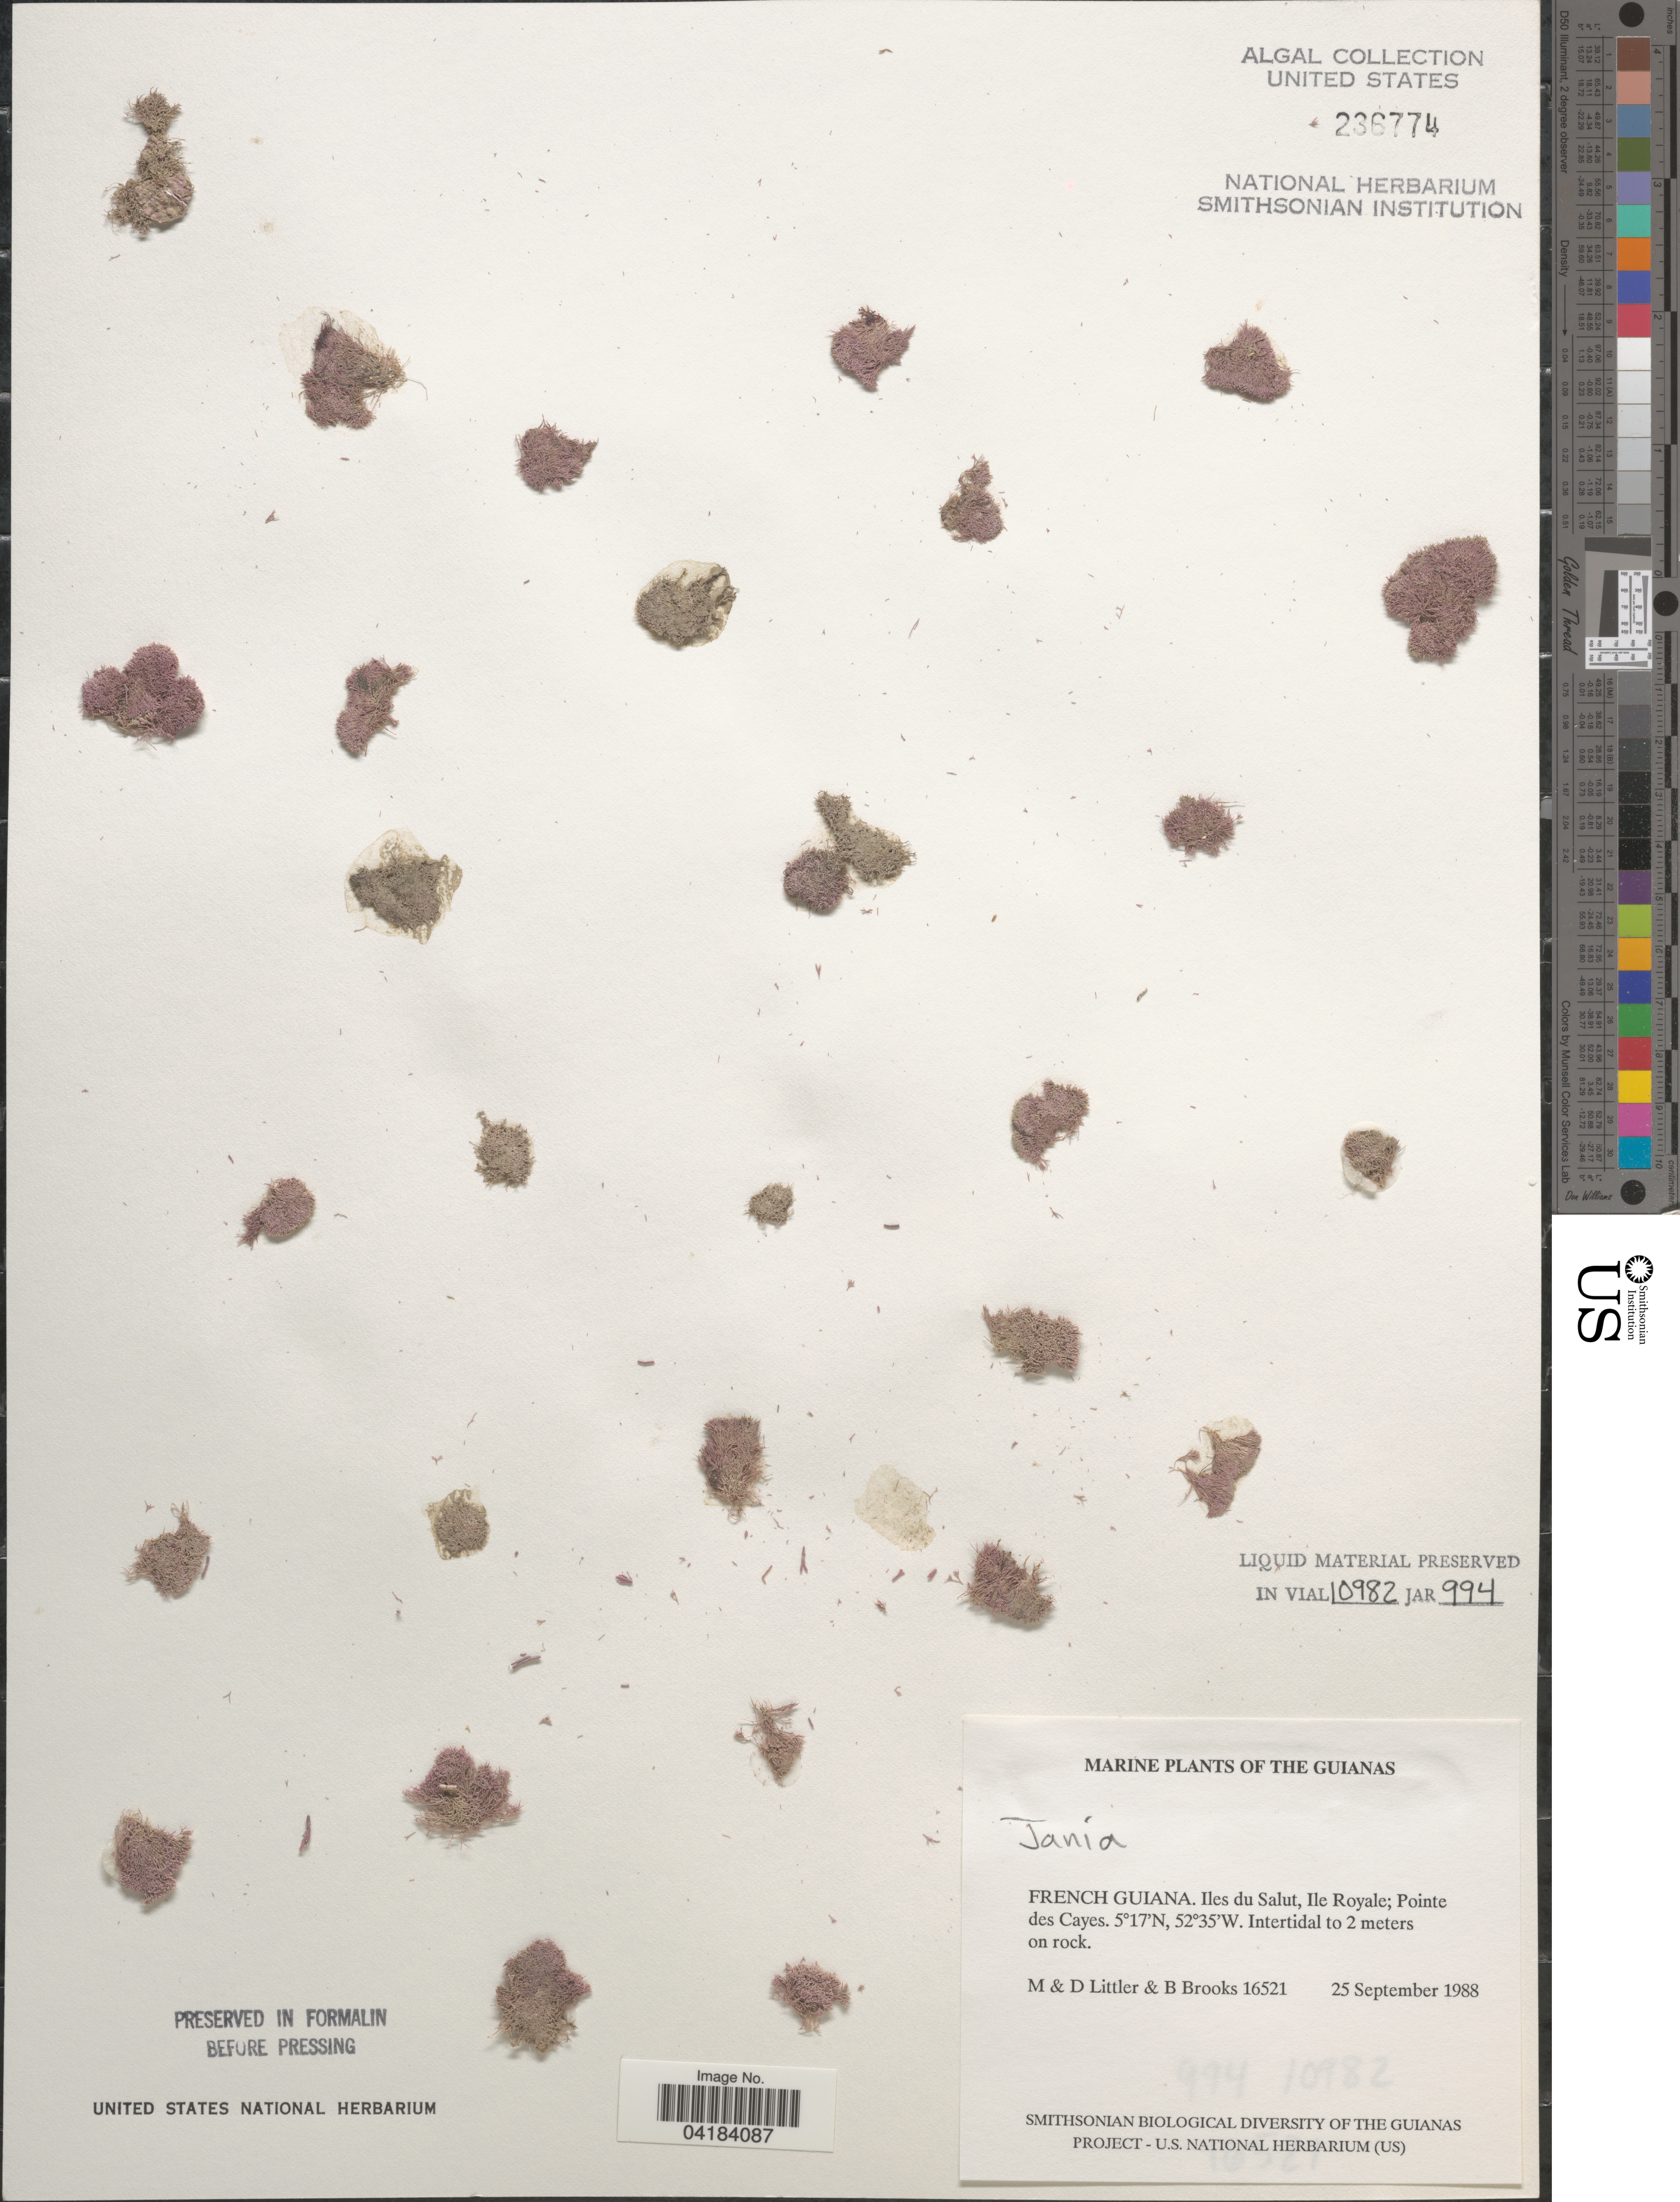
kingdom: Plantae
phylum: Rhodophyta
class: Florideophyceae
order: Corallinales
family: Corallinaceae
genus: Jania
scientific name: Jania sp.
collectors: M. Littler, D. S. Littler & B. Brooks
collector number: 16521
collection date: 1988-09-25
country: French Guiana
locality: The Guianas. Iles du Salut, Ile Royale; Pointe des Cayes.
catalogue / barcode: US 236774